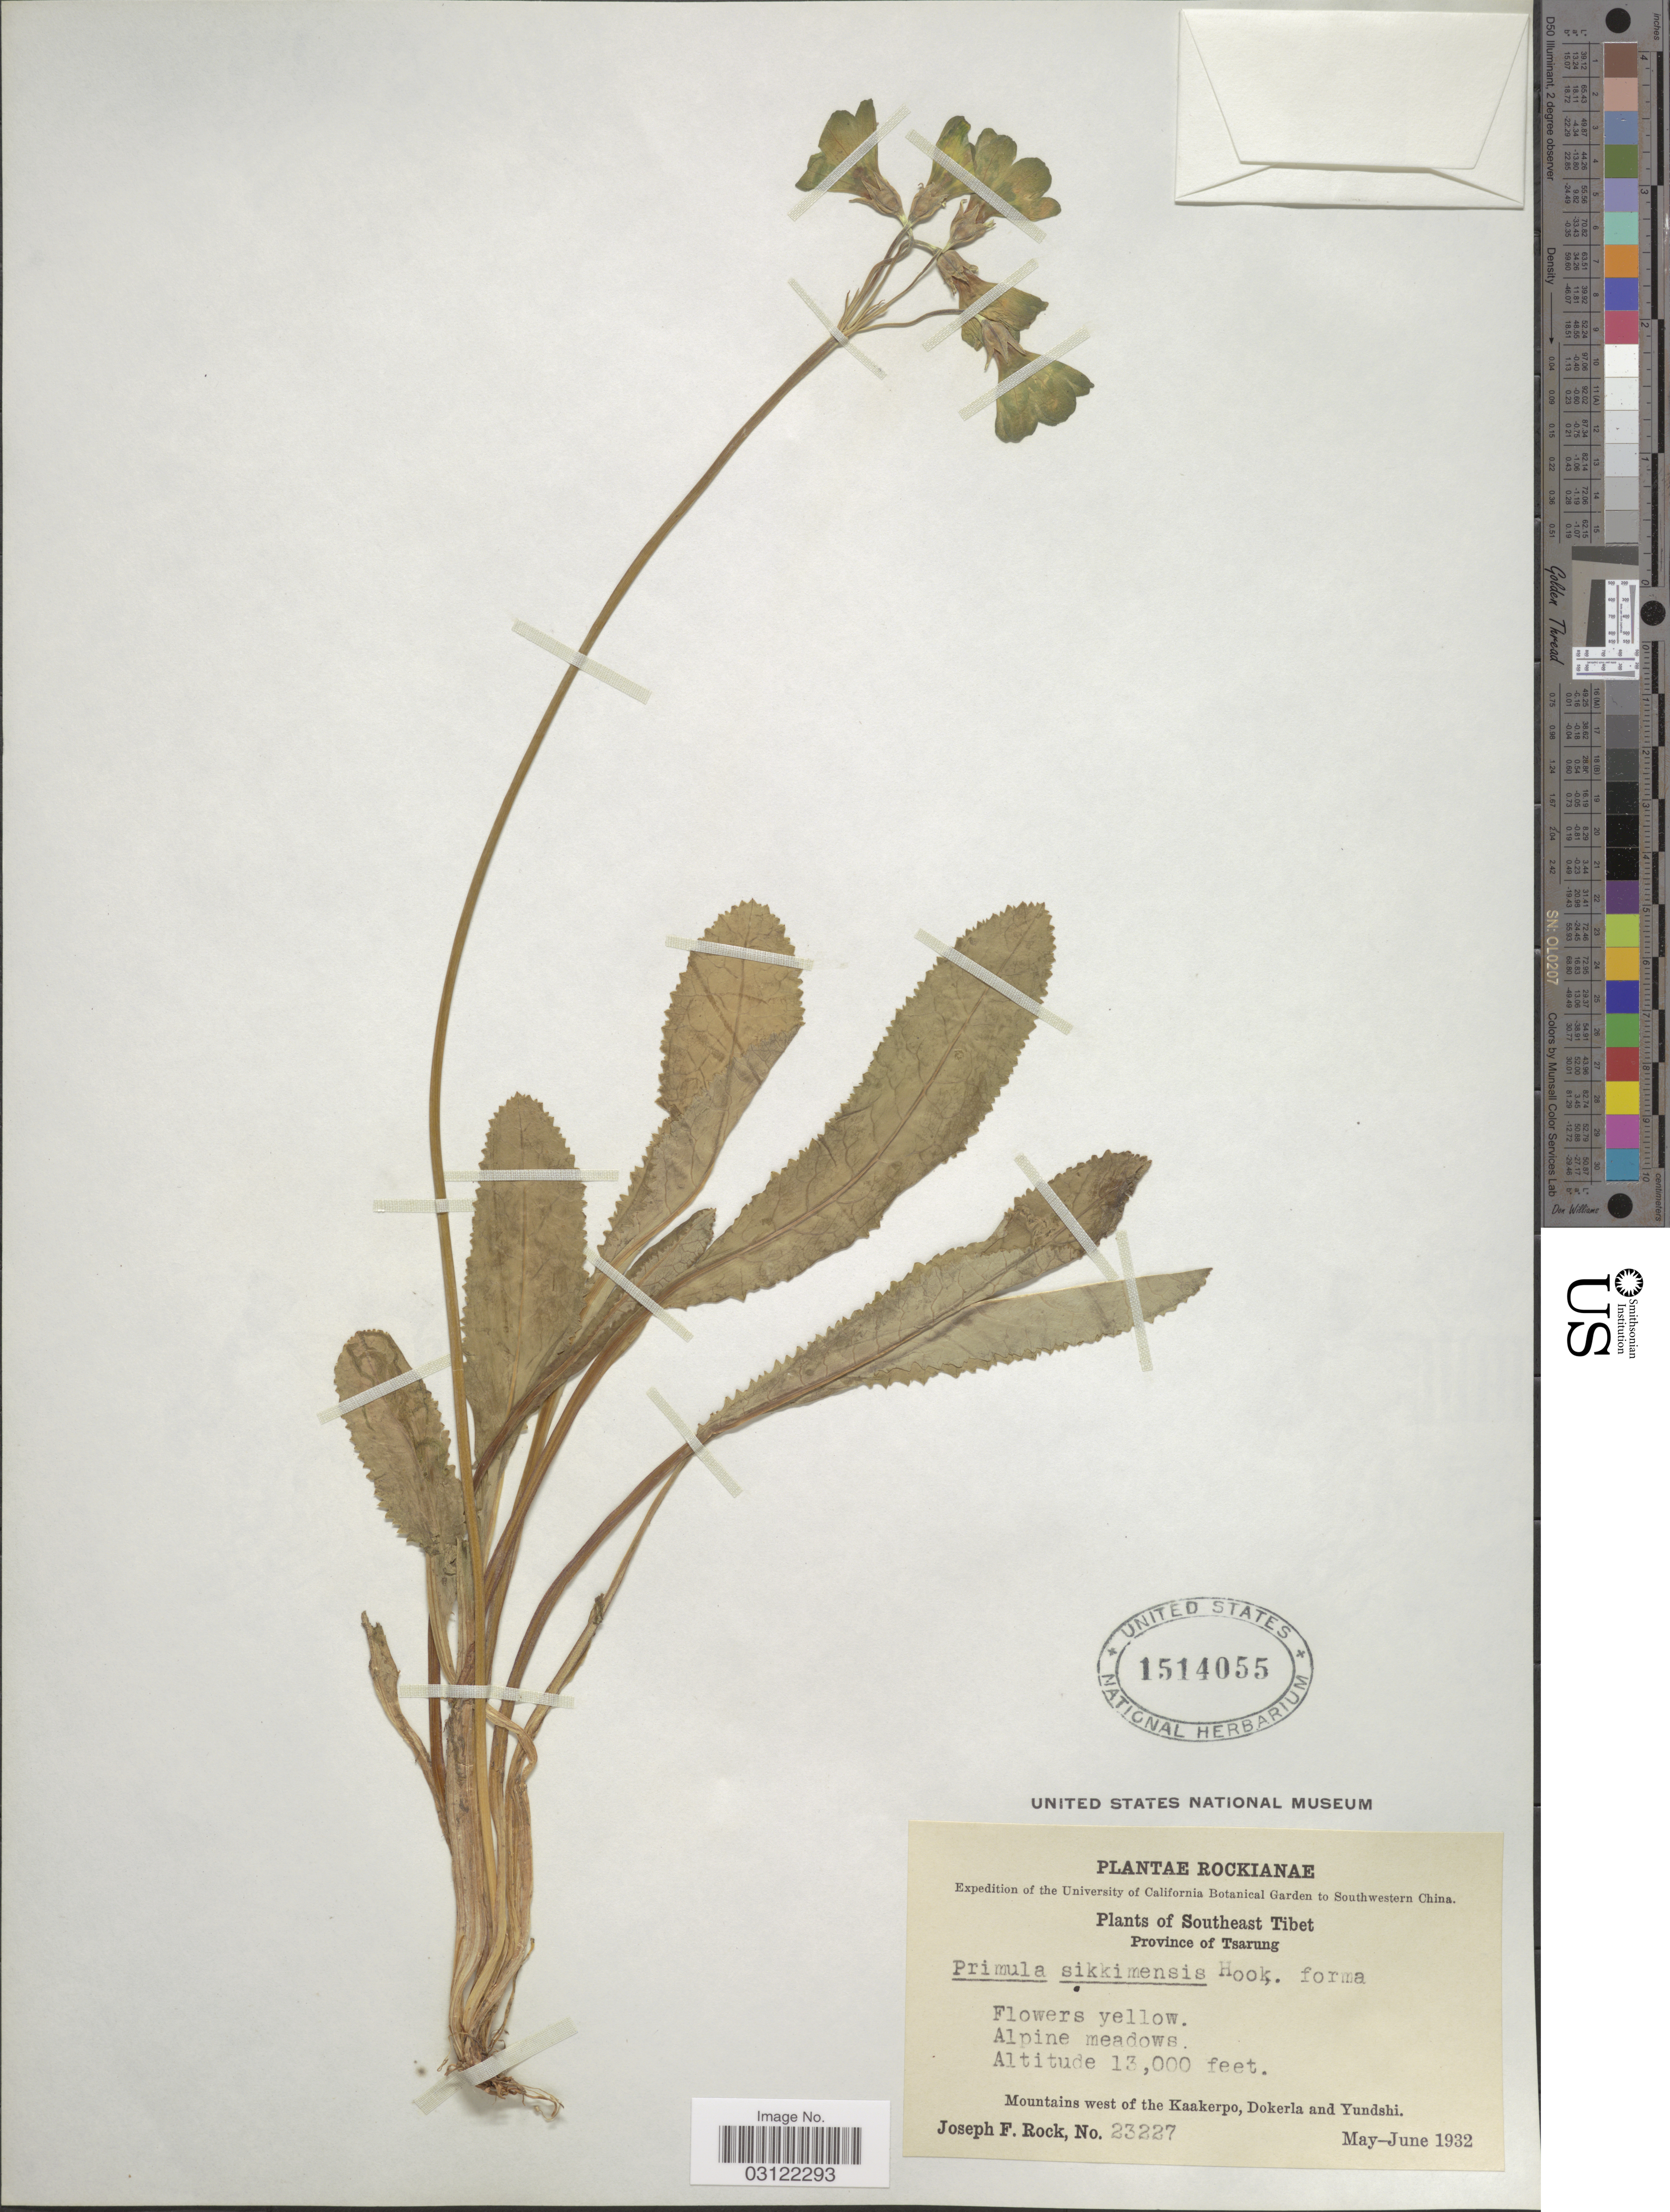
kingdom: Plantae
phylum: Tracheophyta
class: Magnoliopsida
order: Ericales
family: Primulaceae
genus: Primula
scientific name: Primula sikkimensis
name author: Hook.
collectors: J. F. Rock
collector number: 23227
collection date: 1932-05/1932-06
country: China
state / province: Xizang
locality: Southwestern China. Southeast Tibet. Province of Tsarung. Mountains west of the Kaakerpo, Dokerla and Yundshi.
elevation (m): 3962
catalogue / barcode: US 1514055